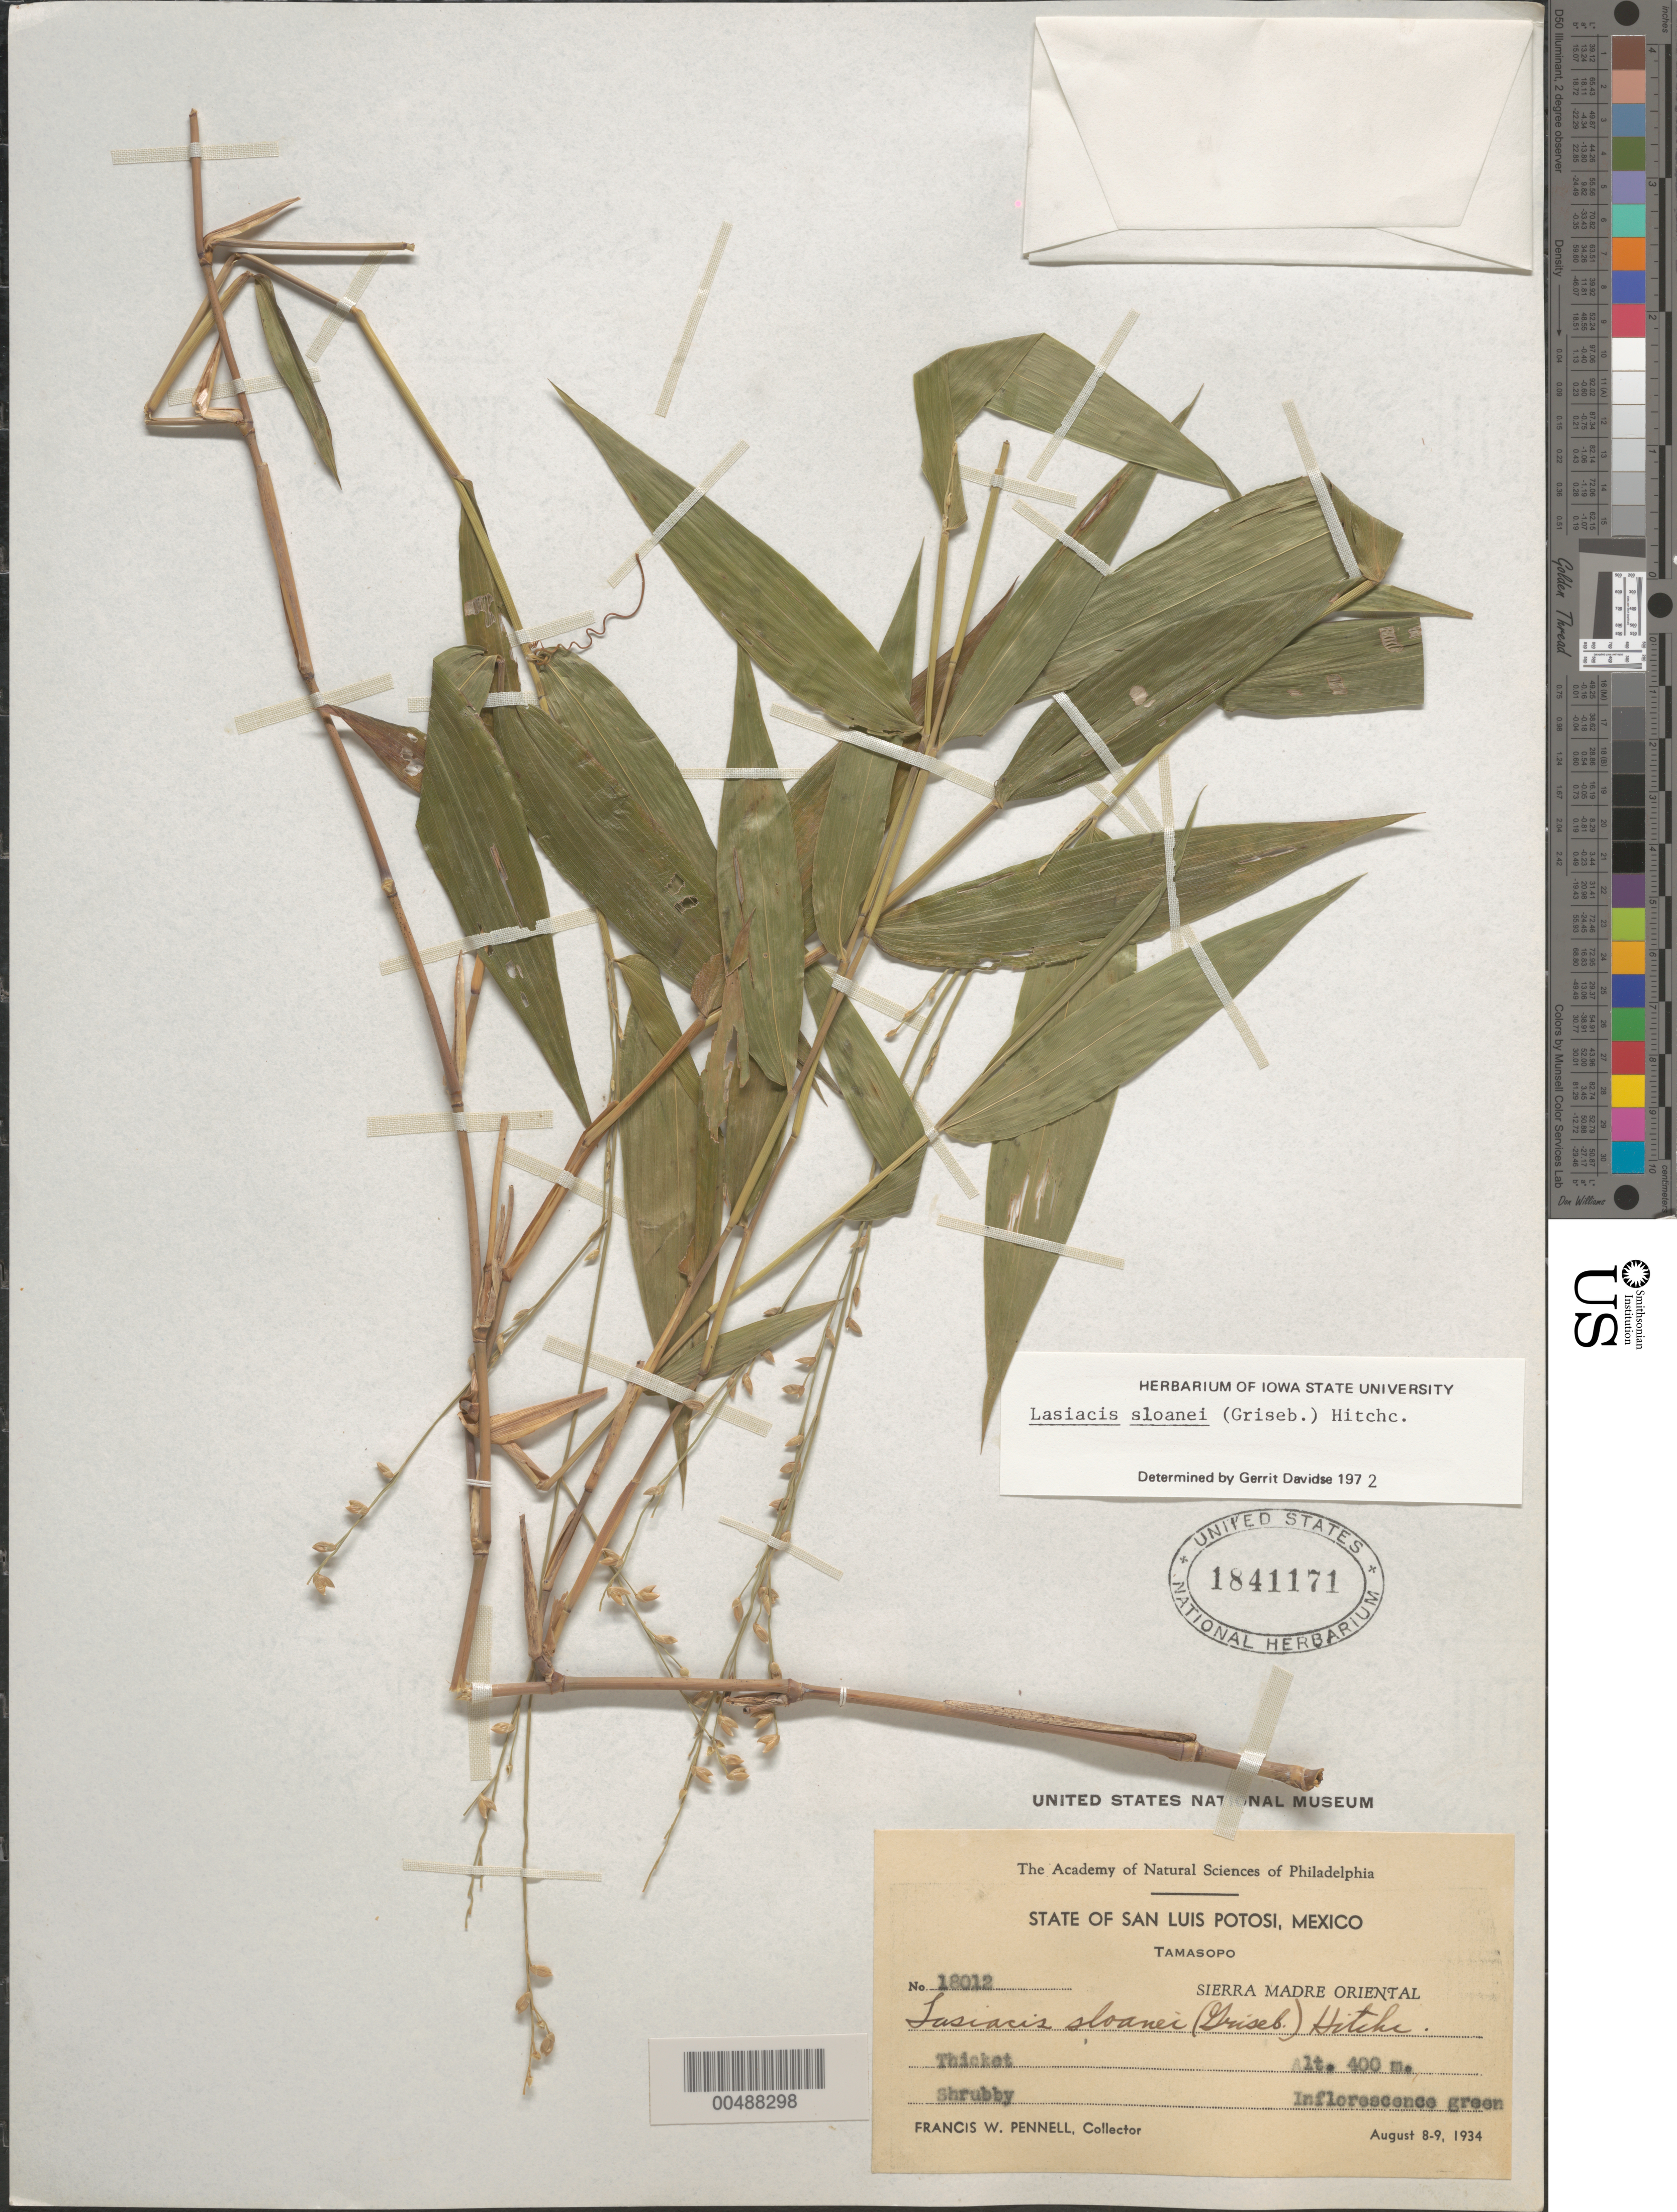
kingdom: Plantae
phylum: Tracheophyta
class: Liliopsida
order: Poales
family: Poaceae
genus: Lasiacis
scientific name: Lasiacis sloanei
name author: (Griseb.) Hitchc.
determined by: Davidse, Gerrit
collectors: F. W. Pennell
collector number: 18012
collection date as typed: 8 Aug 1934 to 9 Aug 1934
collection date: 1934-08-08/1934-08-09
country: Mexico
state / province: San Luis Potosi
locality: Tamasapo, Sierra Madre Oriental,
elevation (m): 400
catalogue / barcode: US 1841171